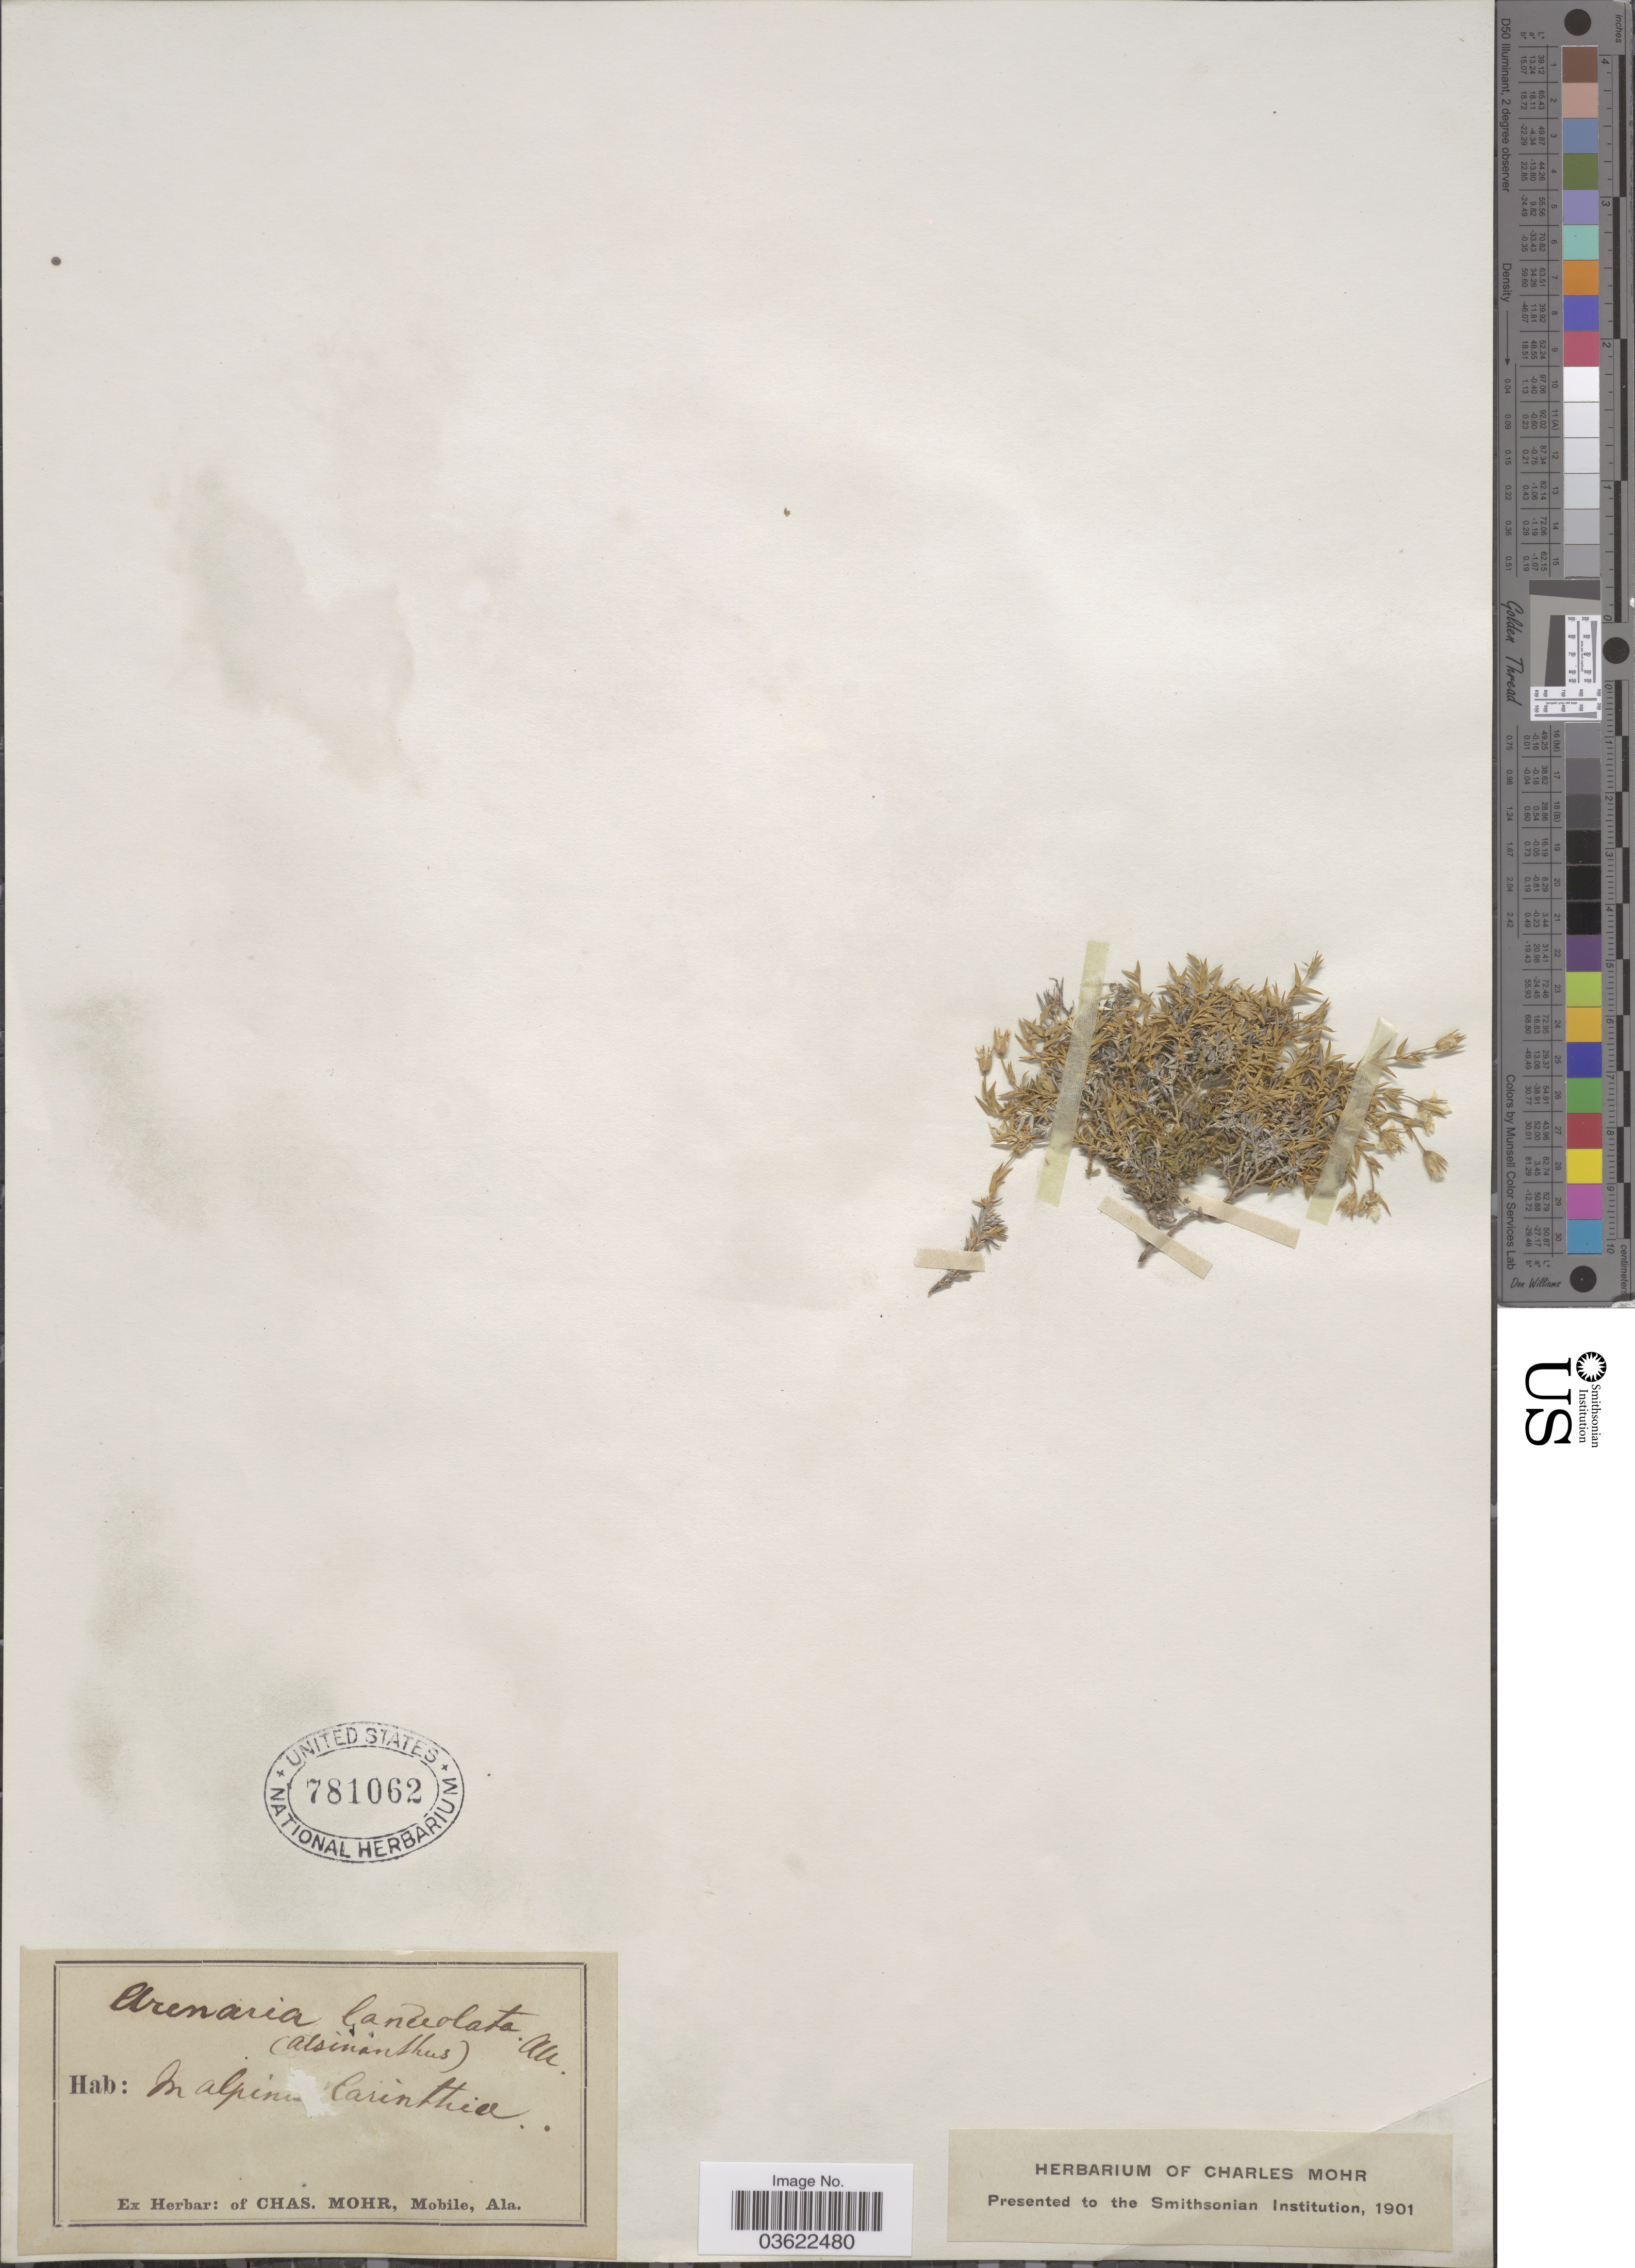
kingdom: Plantae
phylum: Tracheophyta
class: Magnoliopsida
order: Caryophyllales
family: Caryophyllaceae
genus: Facchinia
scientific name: Facchinia lanceolata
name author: (All.) Rchb.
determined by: Strong, Mark T., (BOT), Smithsonian Institution - National Museum of Natural History (UNITED STATES)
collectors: ex herb. Charles Mohr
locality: In alpine Carinthia.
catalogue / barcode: US 781062